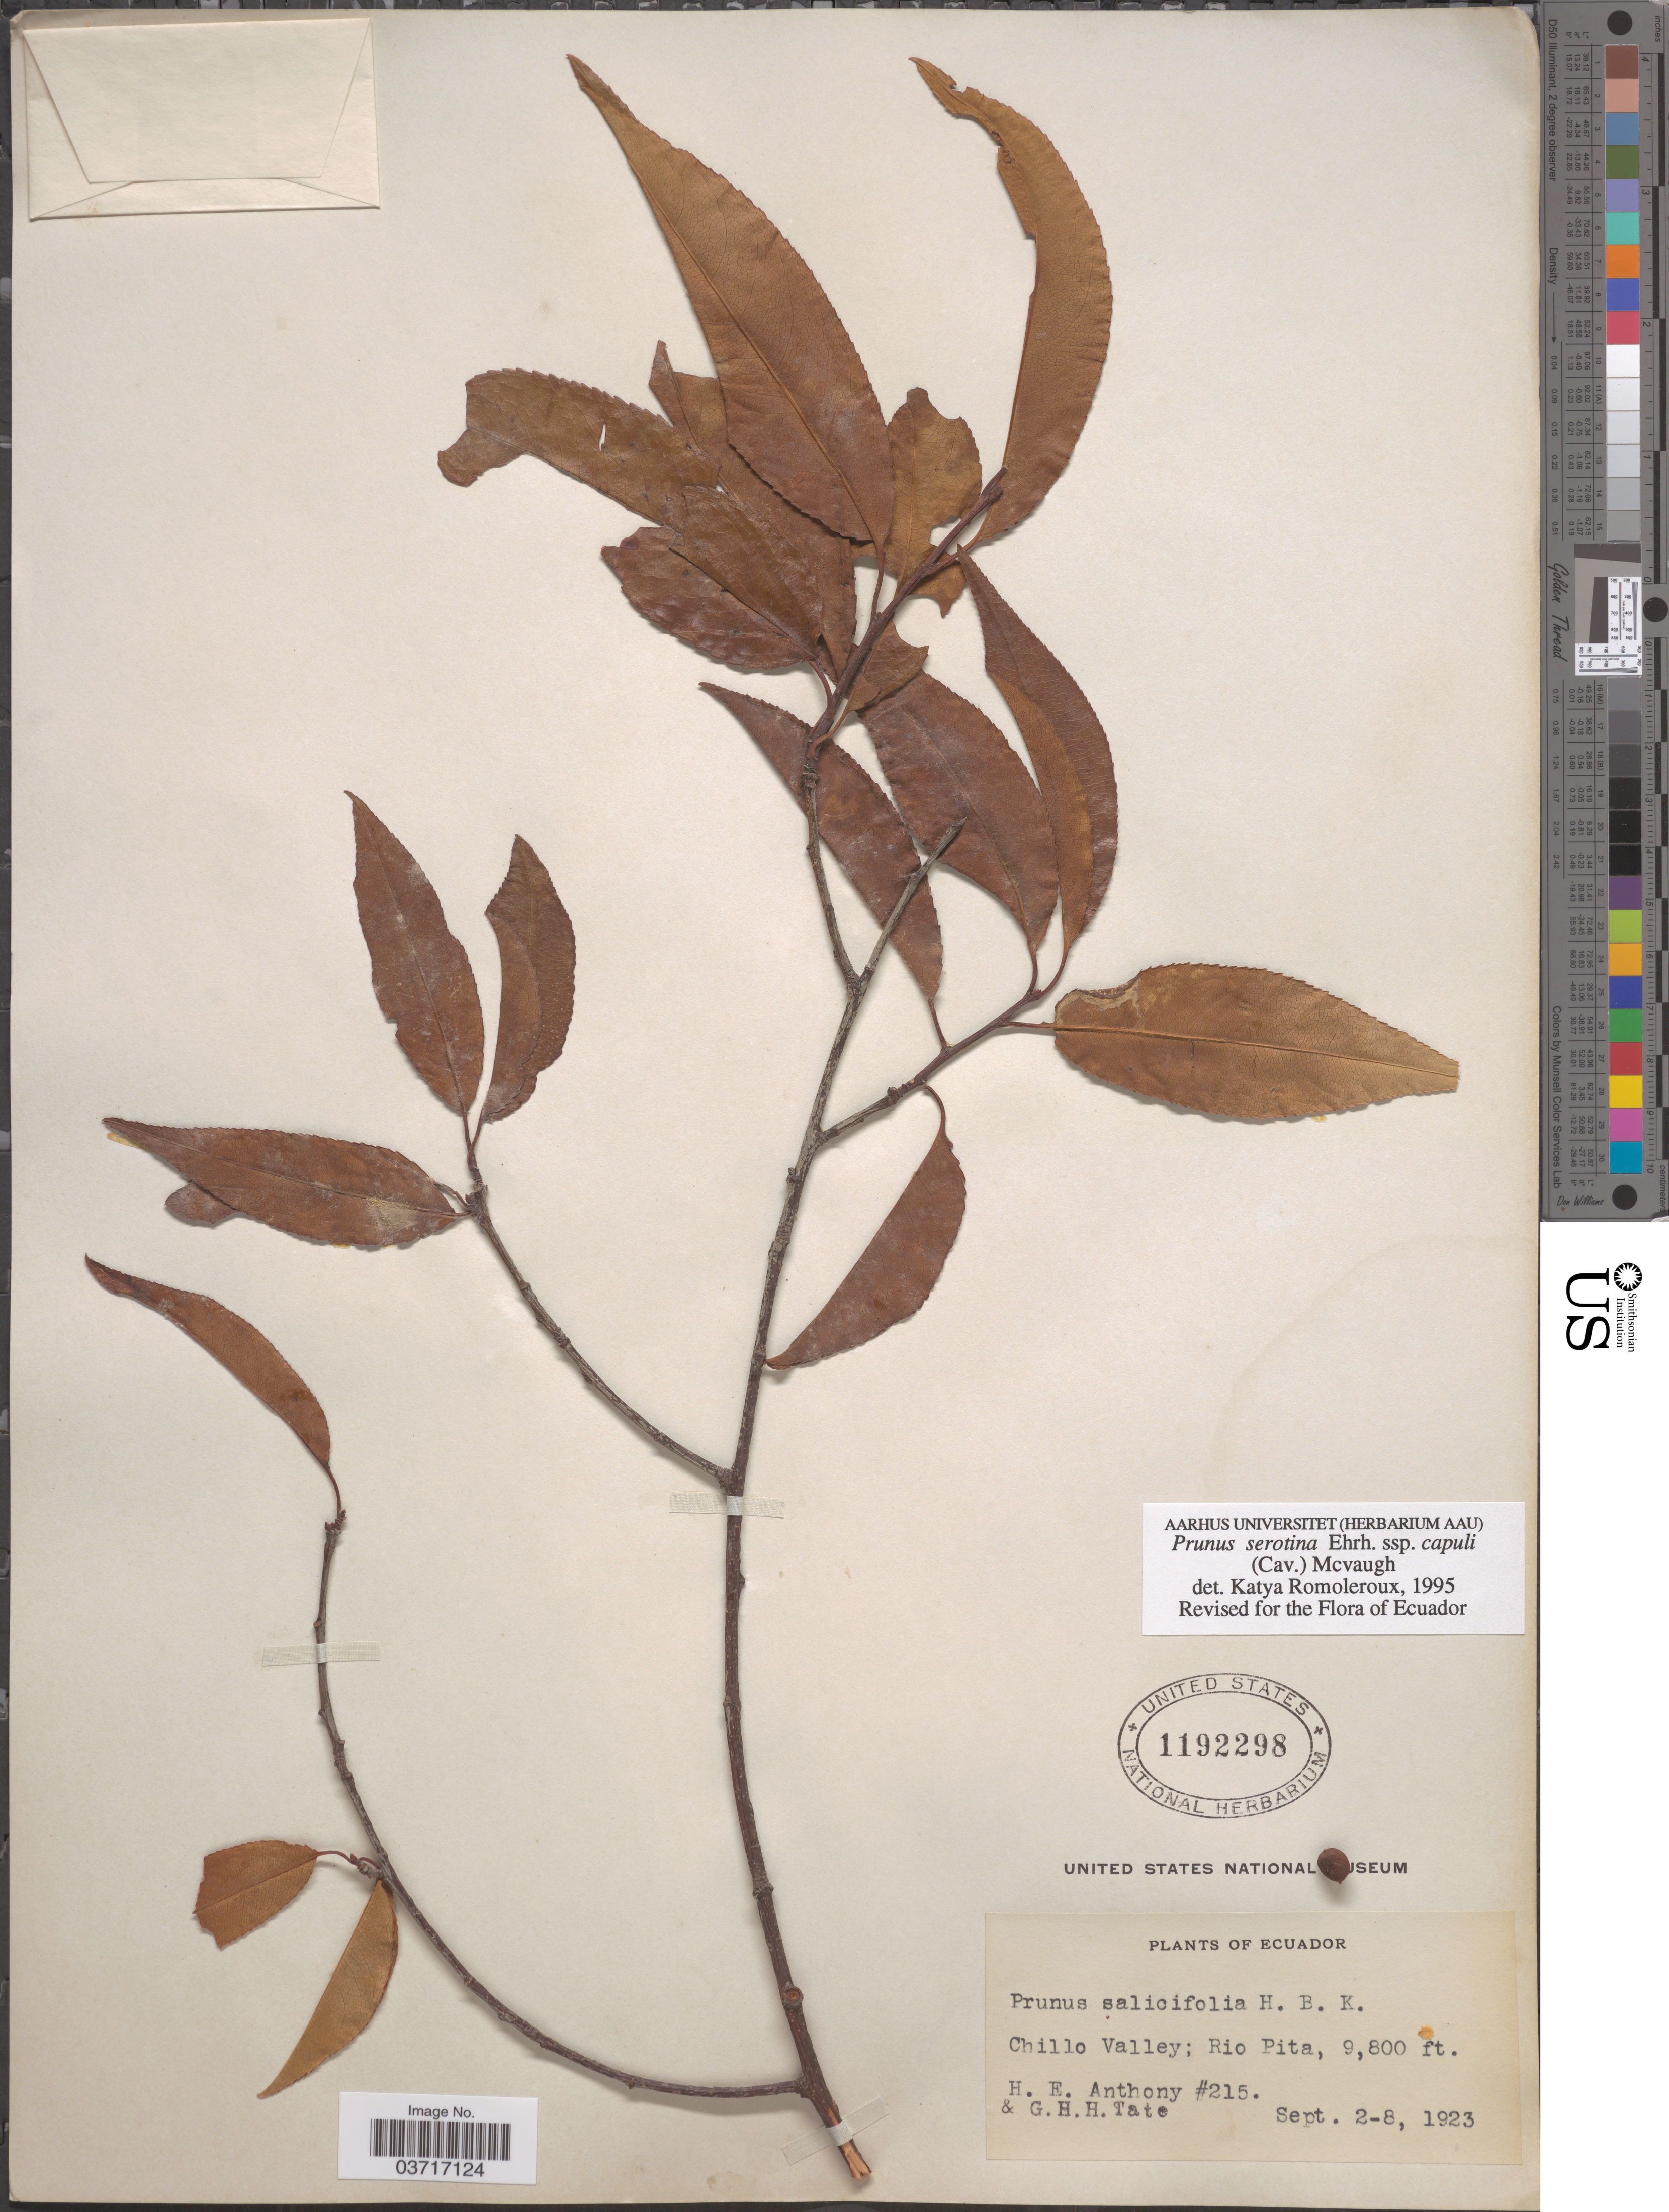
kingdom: Plantae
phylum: Tracheophyta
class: Magnoliopsida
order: Rosales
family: Rosaceae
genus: Prunus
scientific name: Prunus serotina subsp. capuli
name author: (Cav. ex Spreng.) McVaugh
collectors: H. E. Anthony & G. Tate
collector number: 215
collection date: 1923-09-02/1923-09-08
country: Ecuador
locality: Chillo Valley; Rio Pita.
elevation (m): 2987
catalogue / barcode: US 1192298